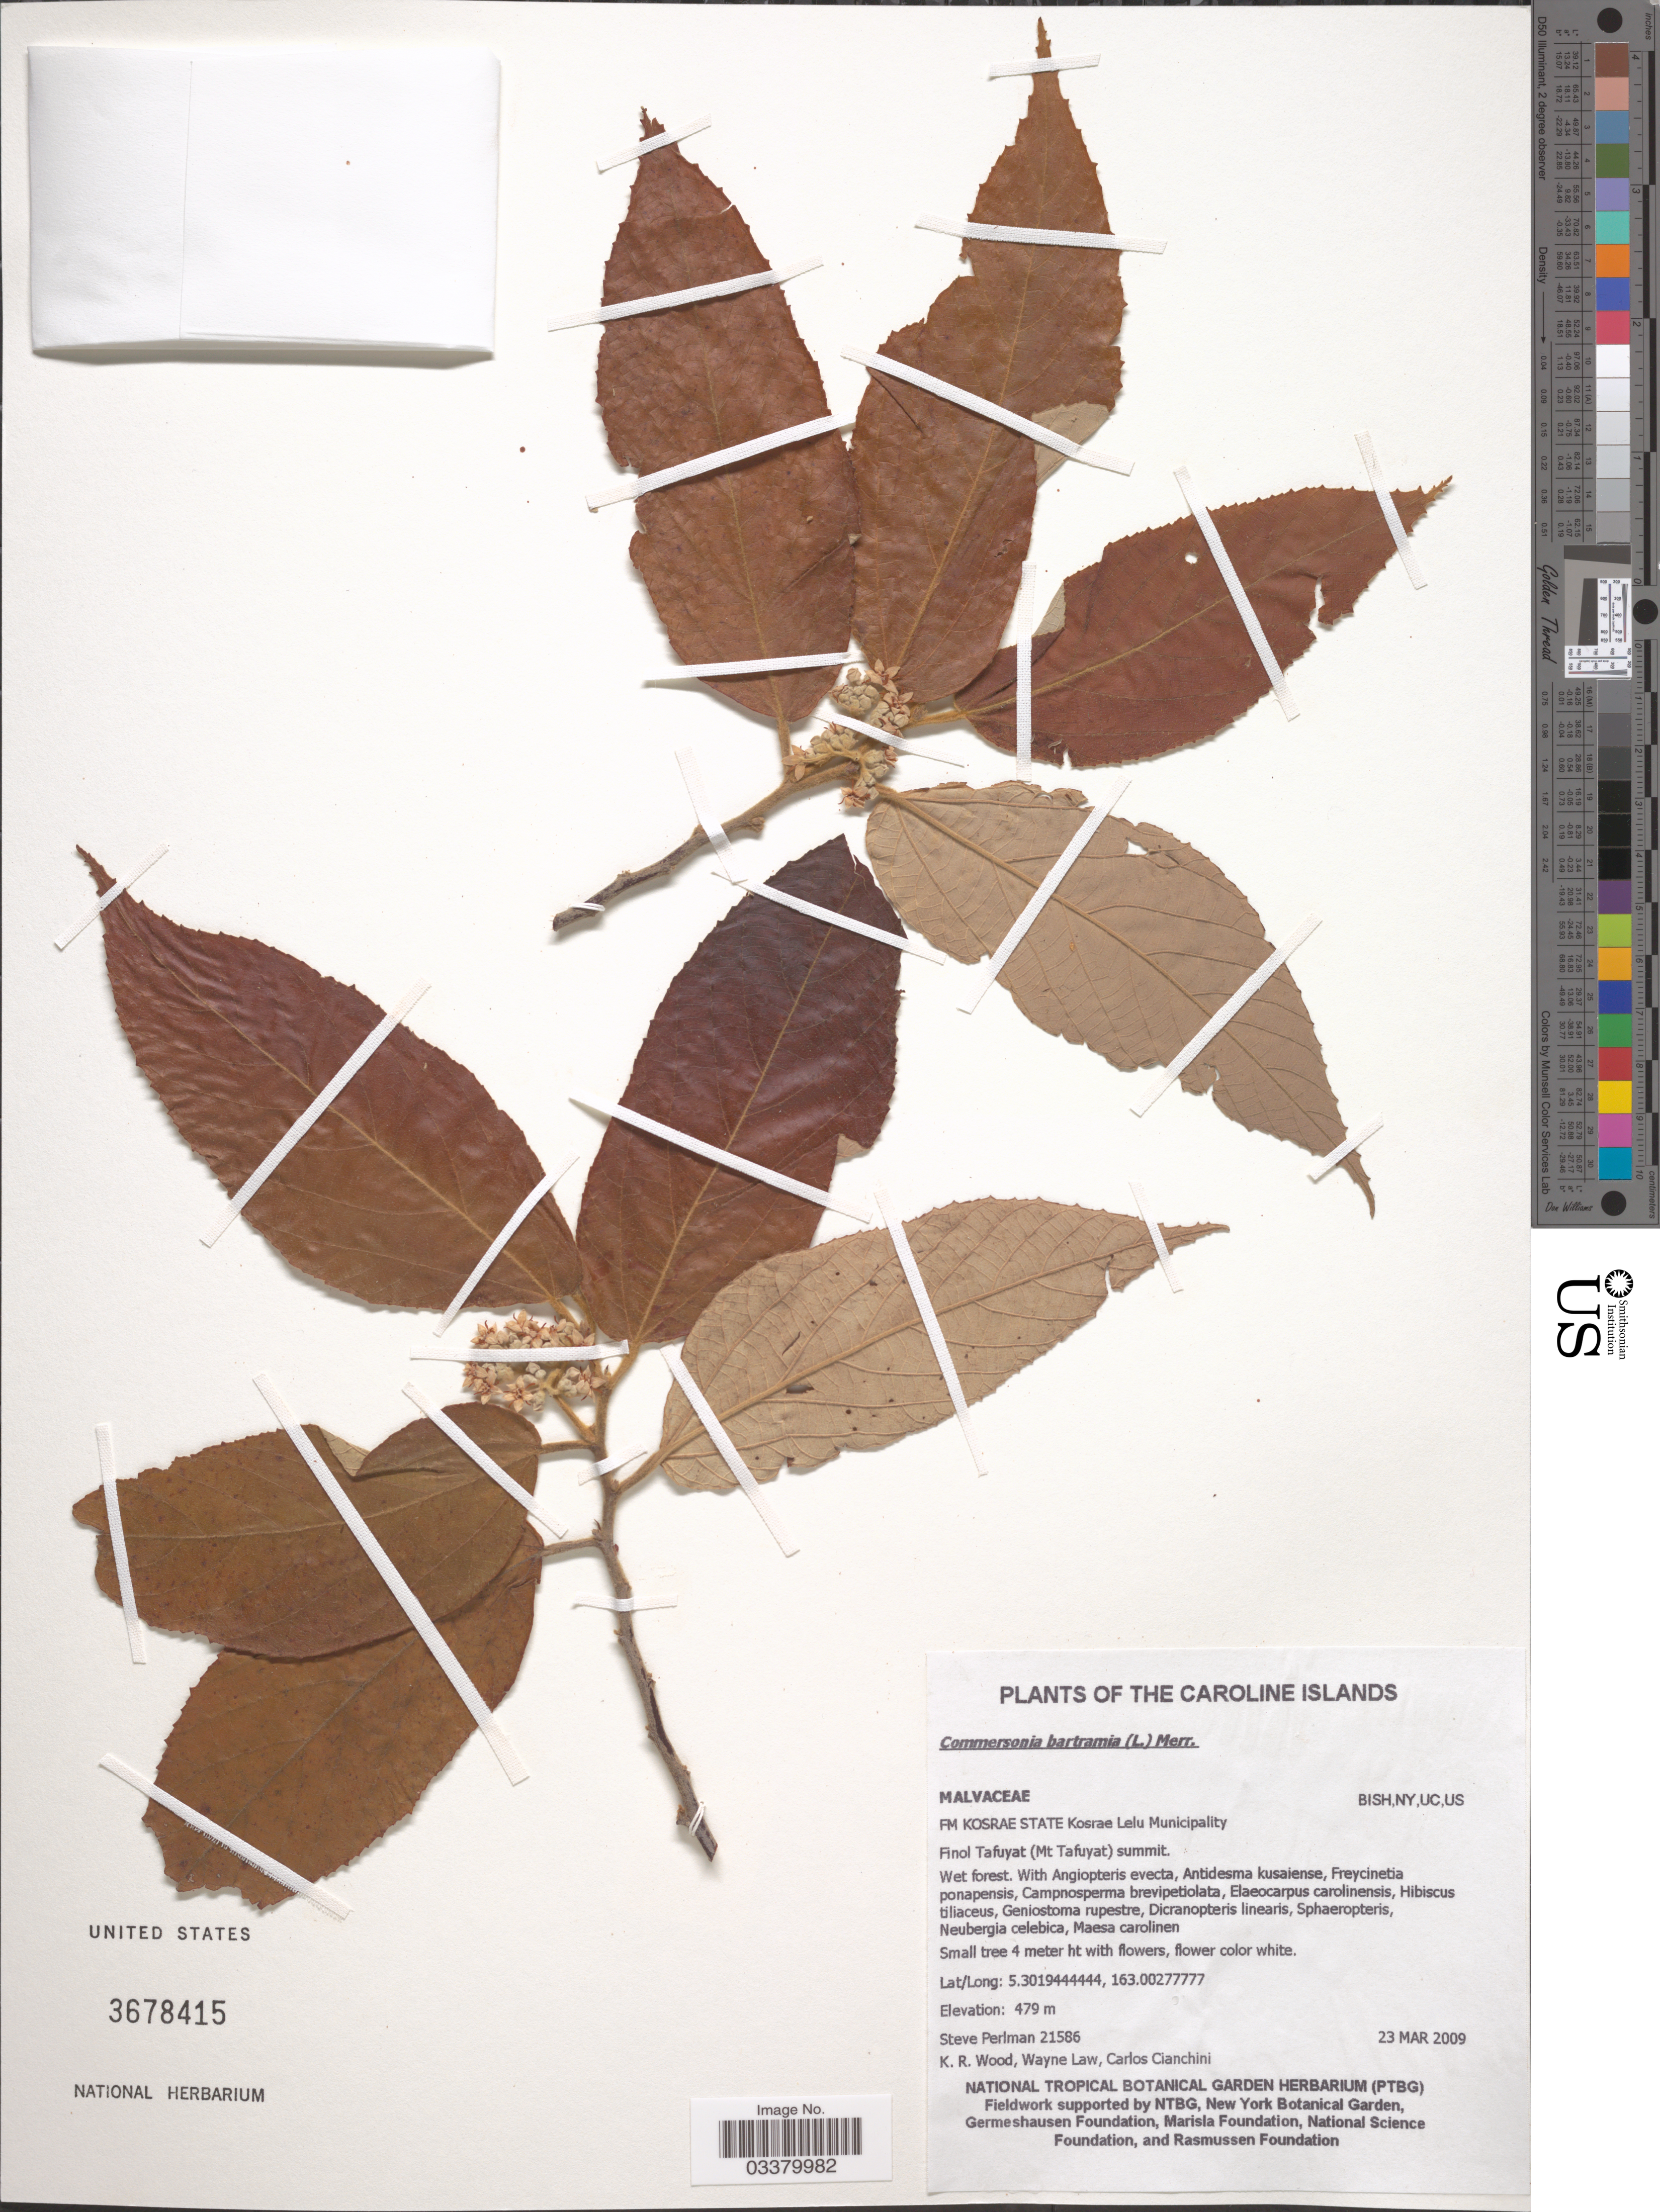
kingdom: Plantae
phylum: Tracheophyta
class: Magnoliopsida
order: Malvales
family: Malvaceae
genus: Commersonia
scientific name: Commersonia bartramia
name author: (L.) Merr.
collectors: S. Perlman, K. R. Wood, W. Law & C. Cianchini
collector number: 21586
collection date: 2009-03-23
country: Micronesia, Federated States of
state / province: Kosrae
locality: The Caroline Islands. FM Kosrae State Kosrae Lelu Municipality. Finol Tafuyat (Mt Tafuyat) summit.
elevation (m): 479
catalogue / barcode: US 3678415